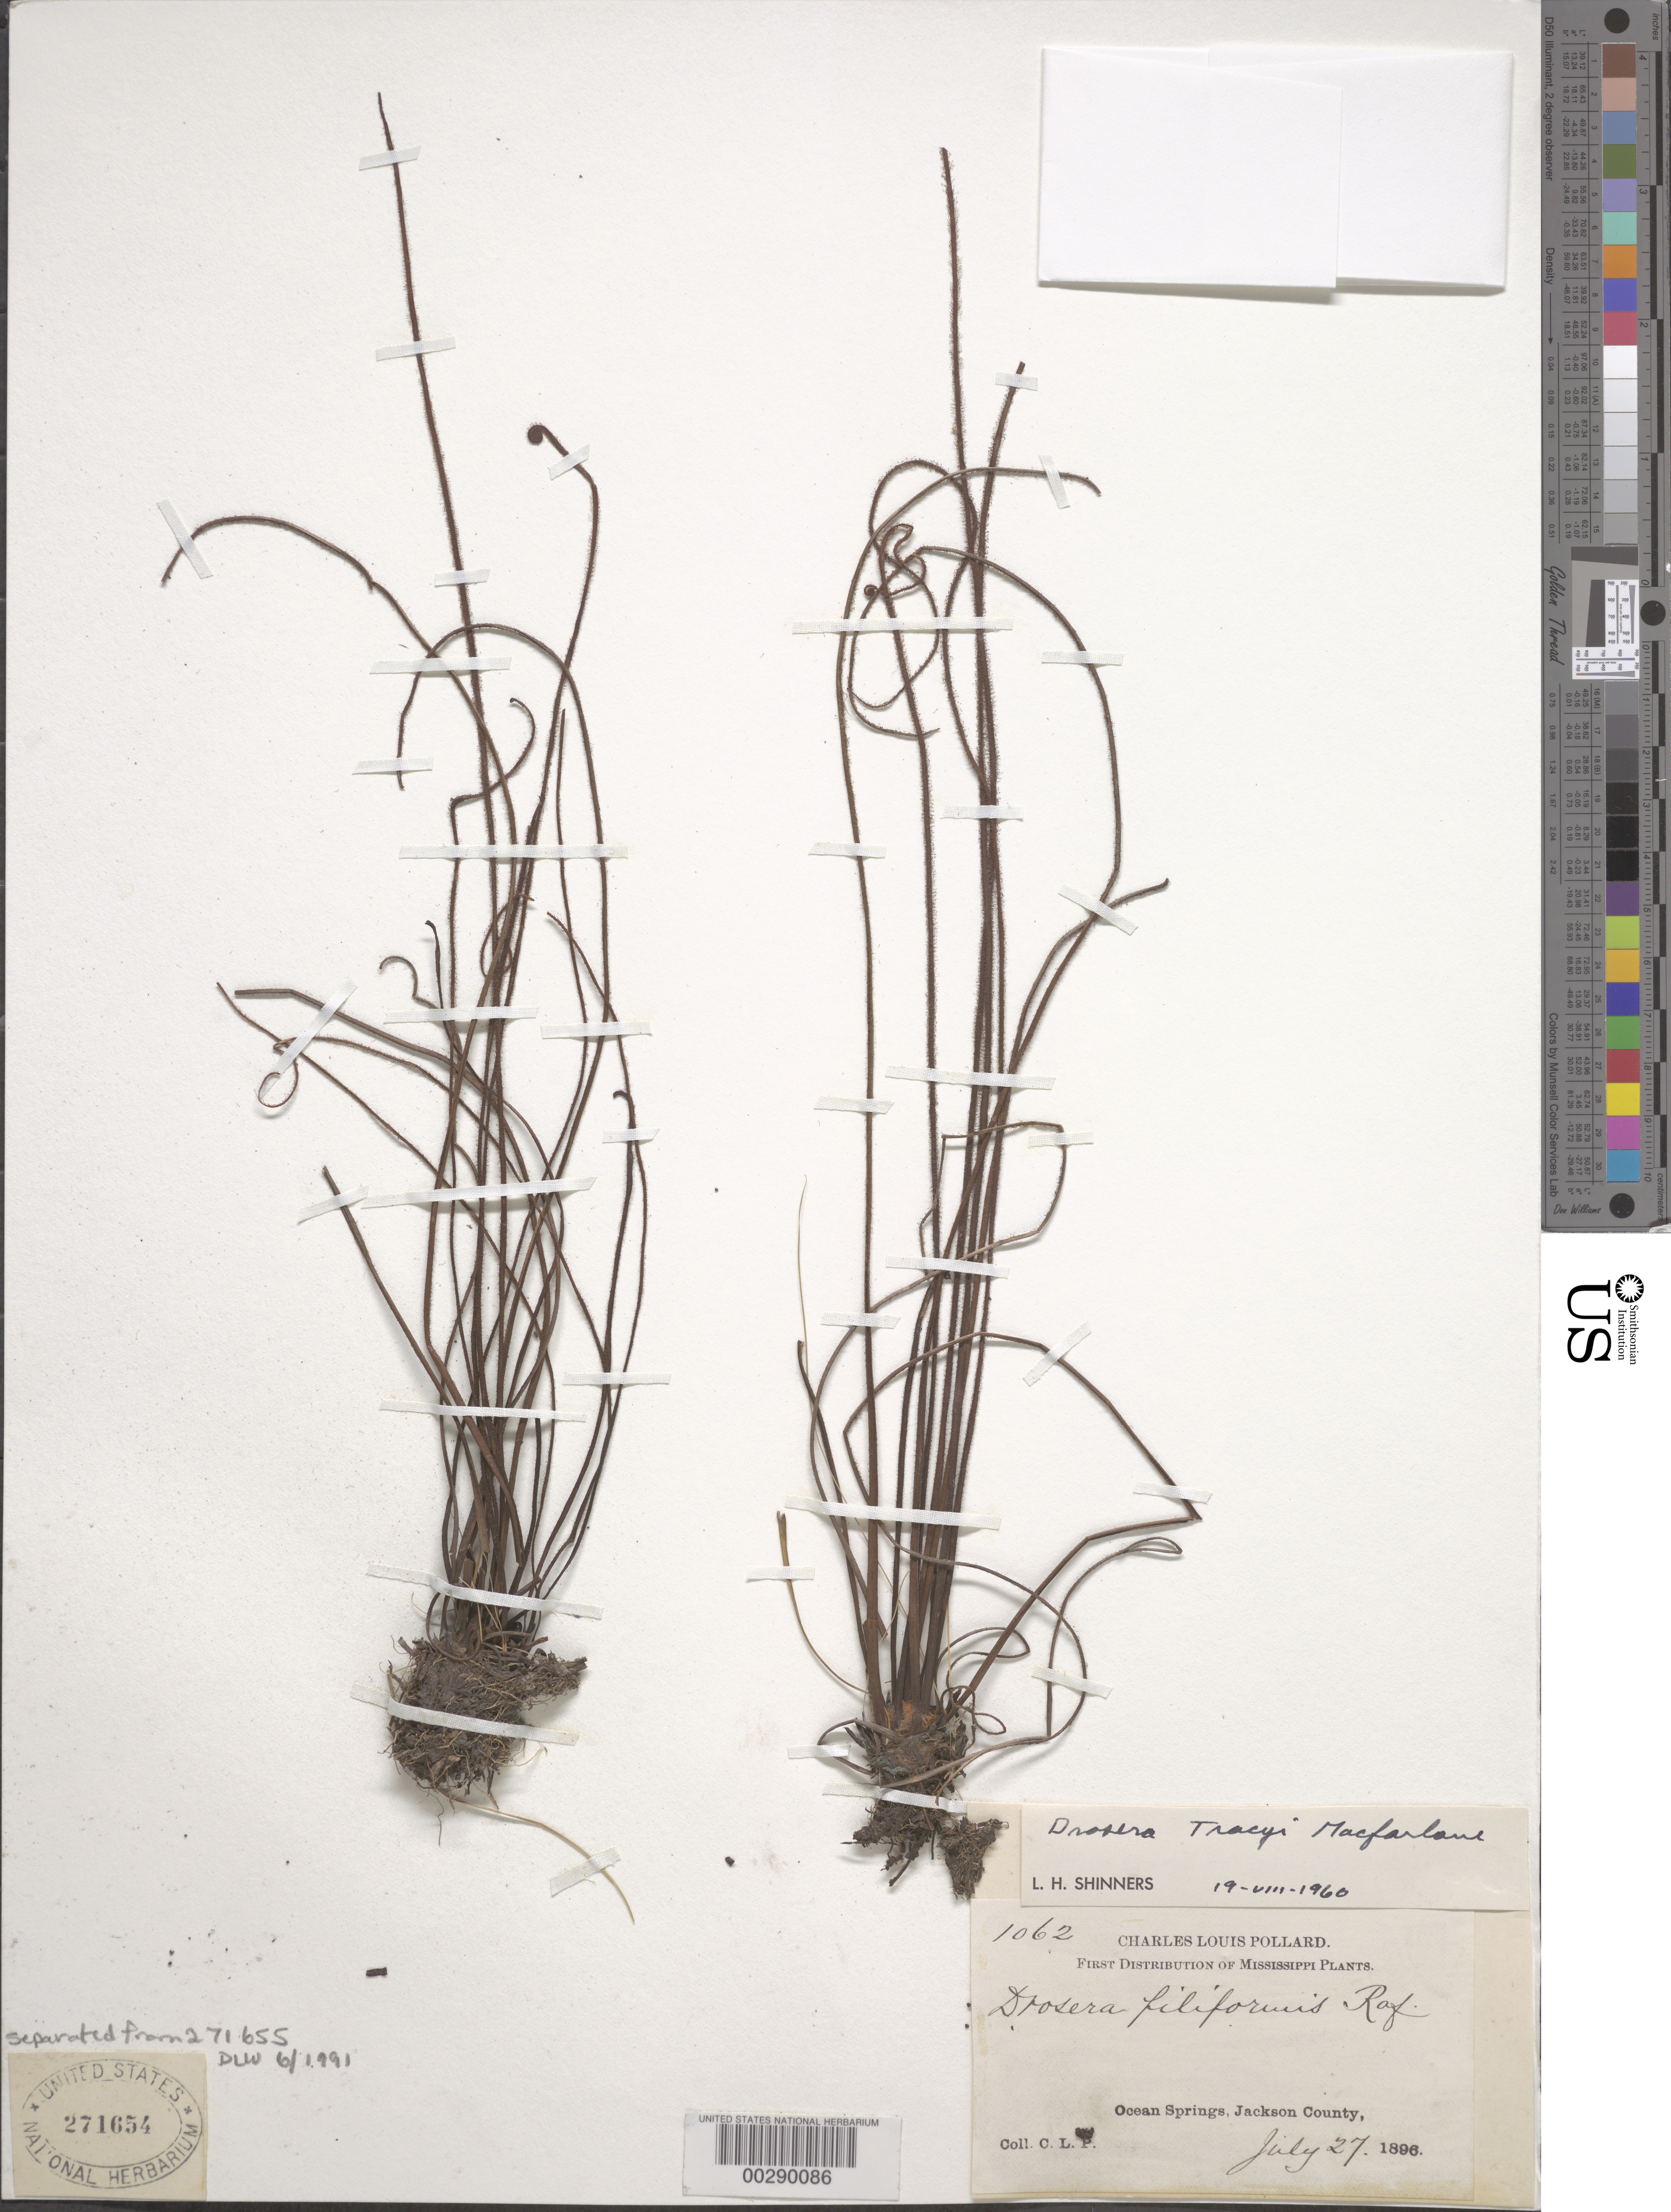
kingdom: Plantae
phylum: Tracheophyta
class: Magnoliopsida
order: Caryophyllales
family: Droseraceae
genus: Drosera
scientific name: Drosera tracyi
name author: Macfarl.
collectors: C. L. Pollard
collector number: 1062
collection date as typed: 27 Jul 1896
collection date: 1896-07-27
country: United States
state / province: Mississippi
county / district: Jackson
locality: Ocean Springs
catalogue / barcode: US 271654